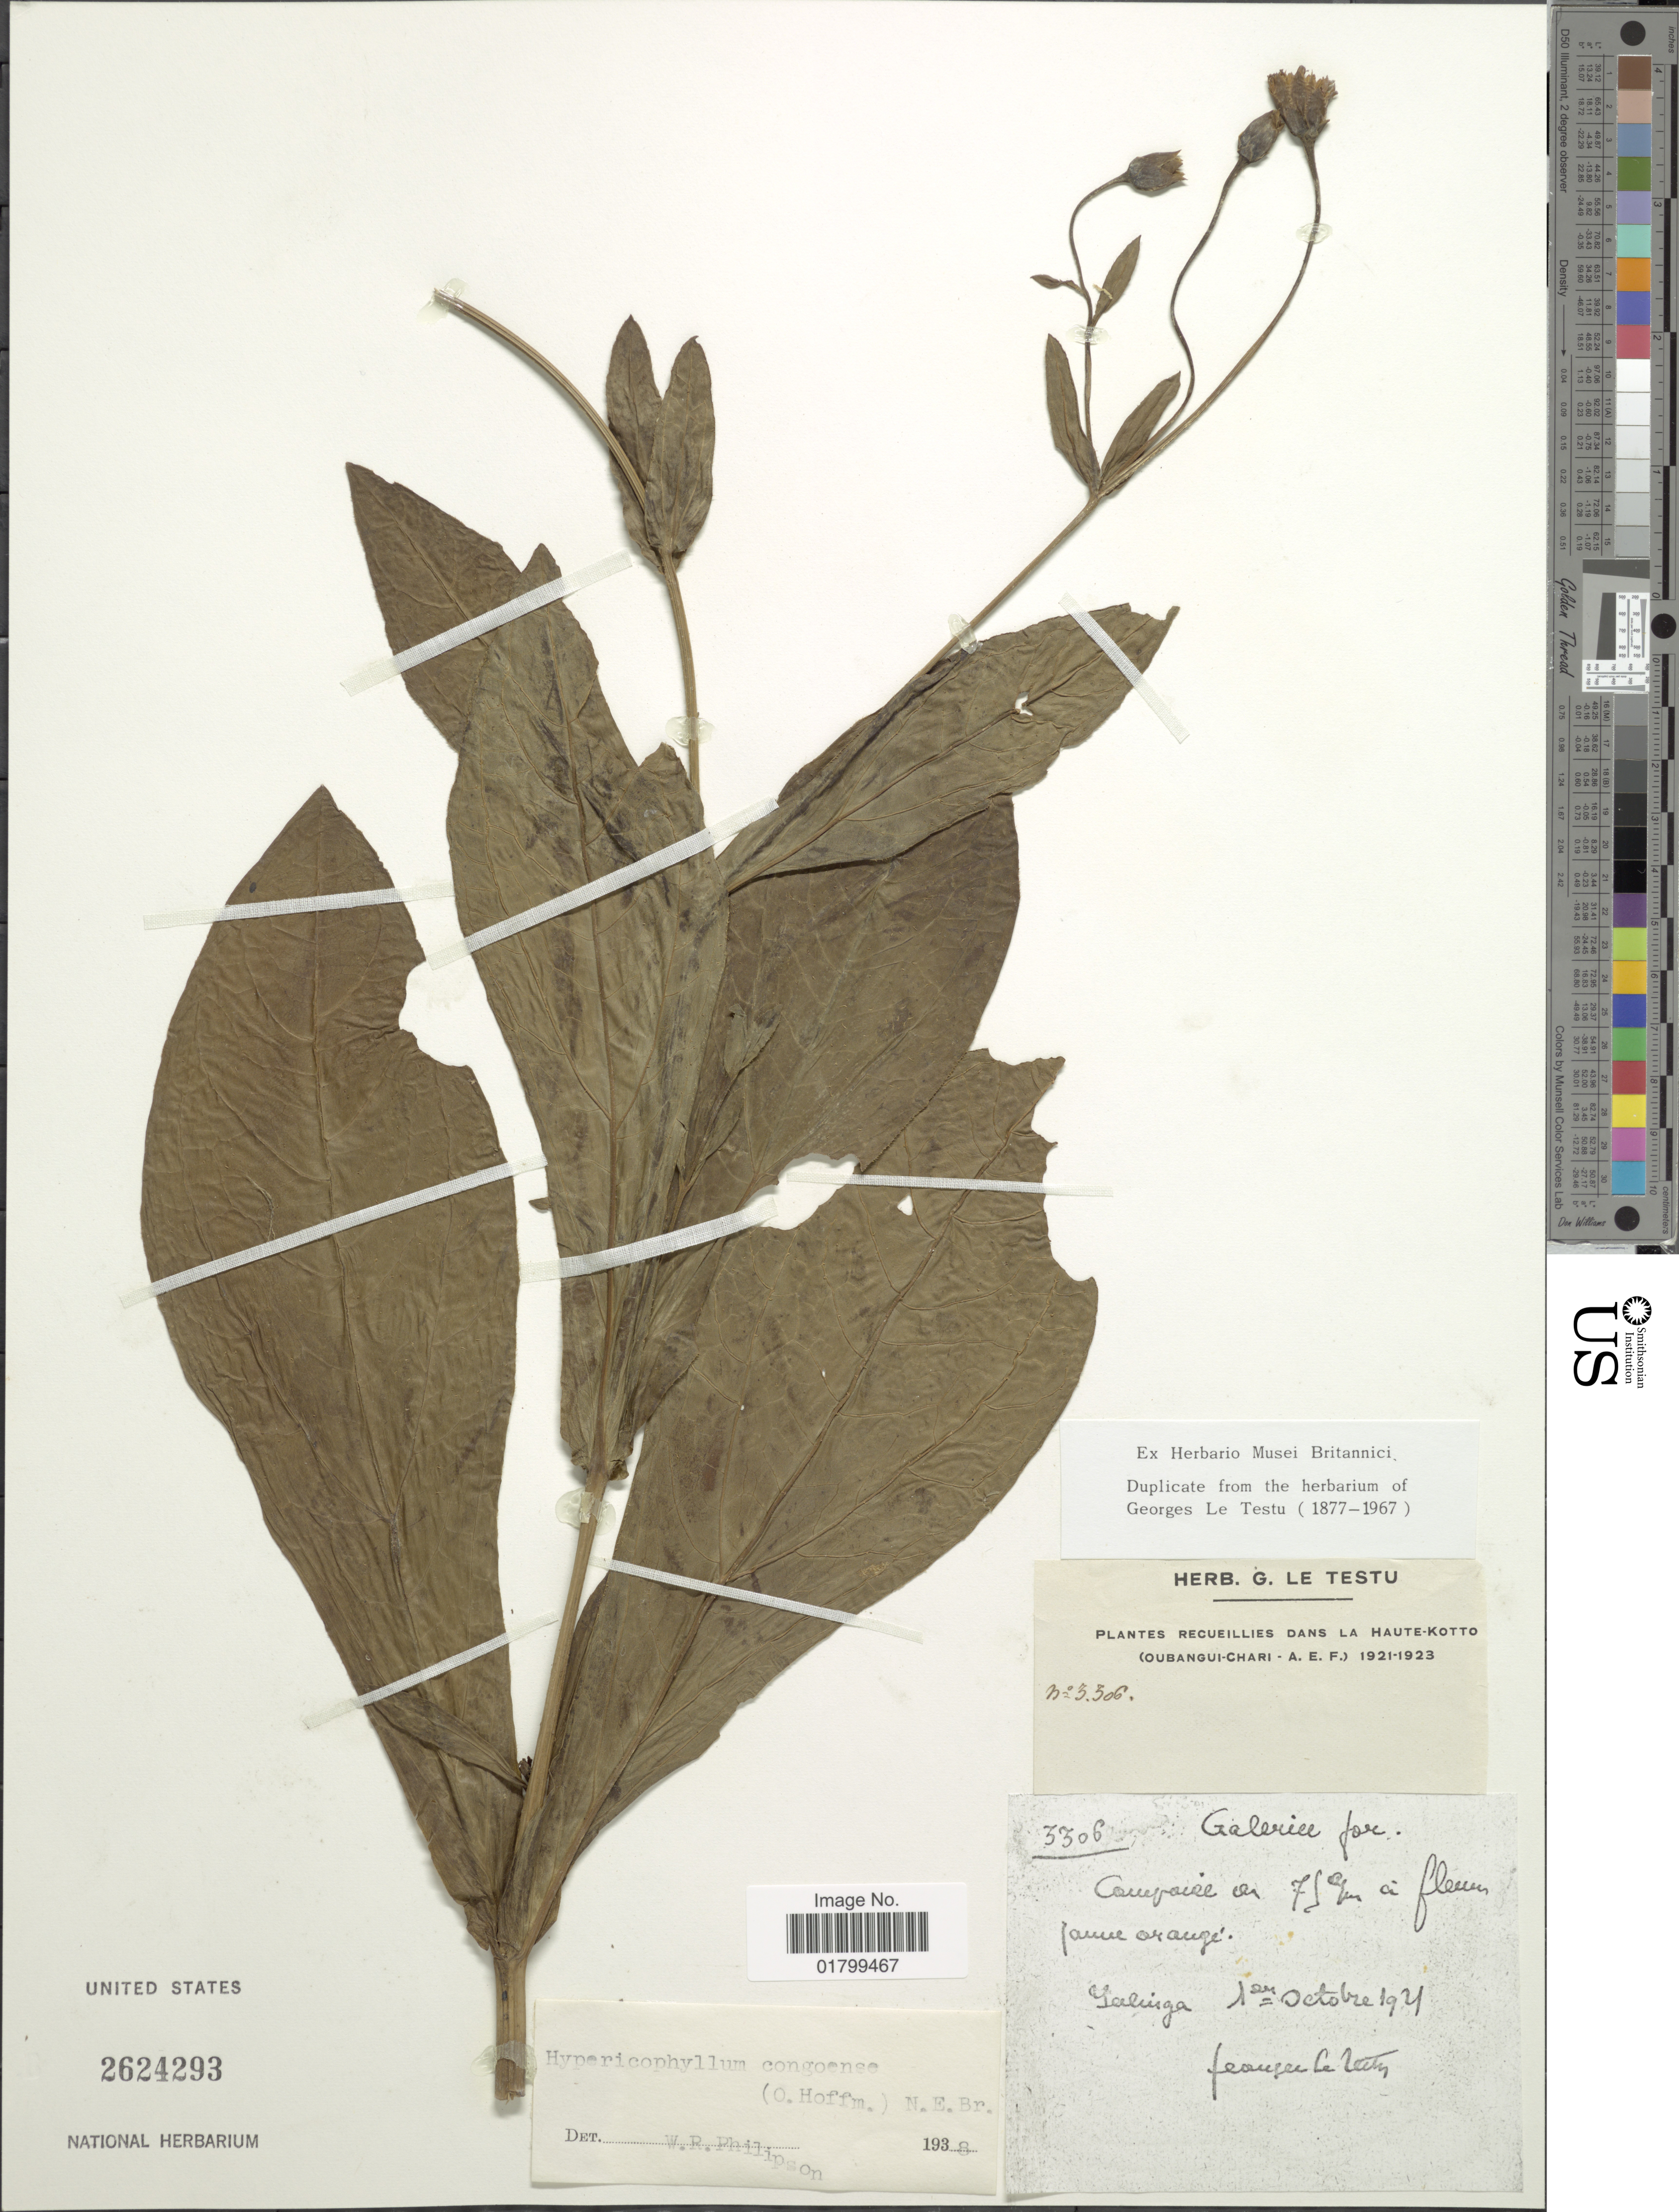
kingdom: Plantae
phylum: Tracheophyta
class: Magnoliopsida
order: Asterales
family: Asteraceae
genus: Hypericophyllum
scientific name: Hypericophyllum congoense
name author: (O. Hoffm.) N.E. Br.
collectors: G. Le Testu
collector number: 3306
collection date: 1921-10-01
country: Central African Republic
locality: Recueillies dams la Haute-Kotto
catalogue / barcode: US 2624293